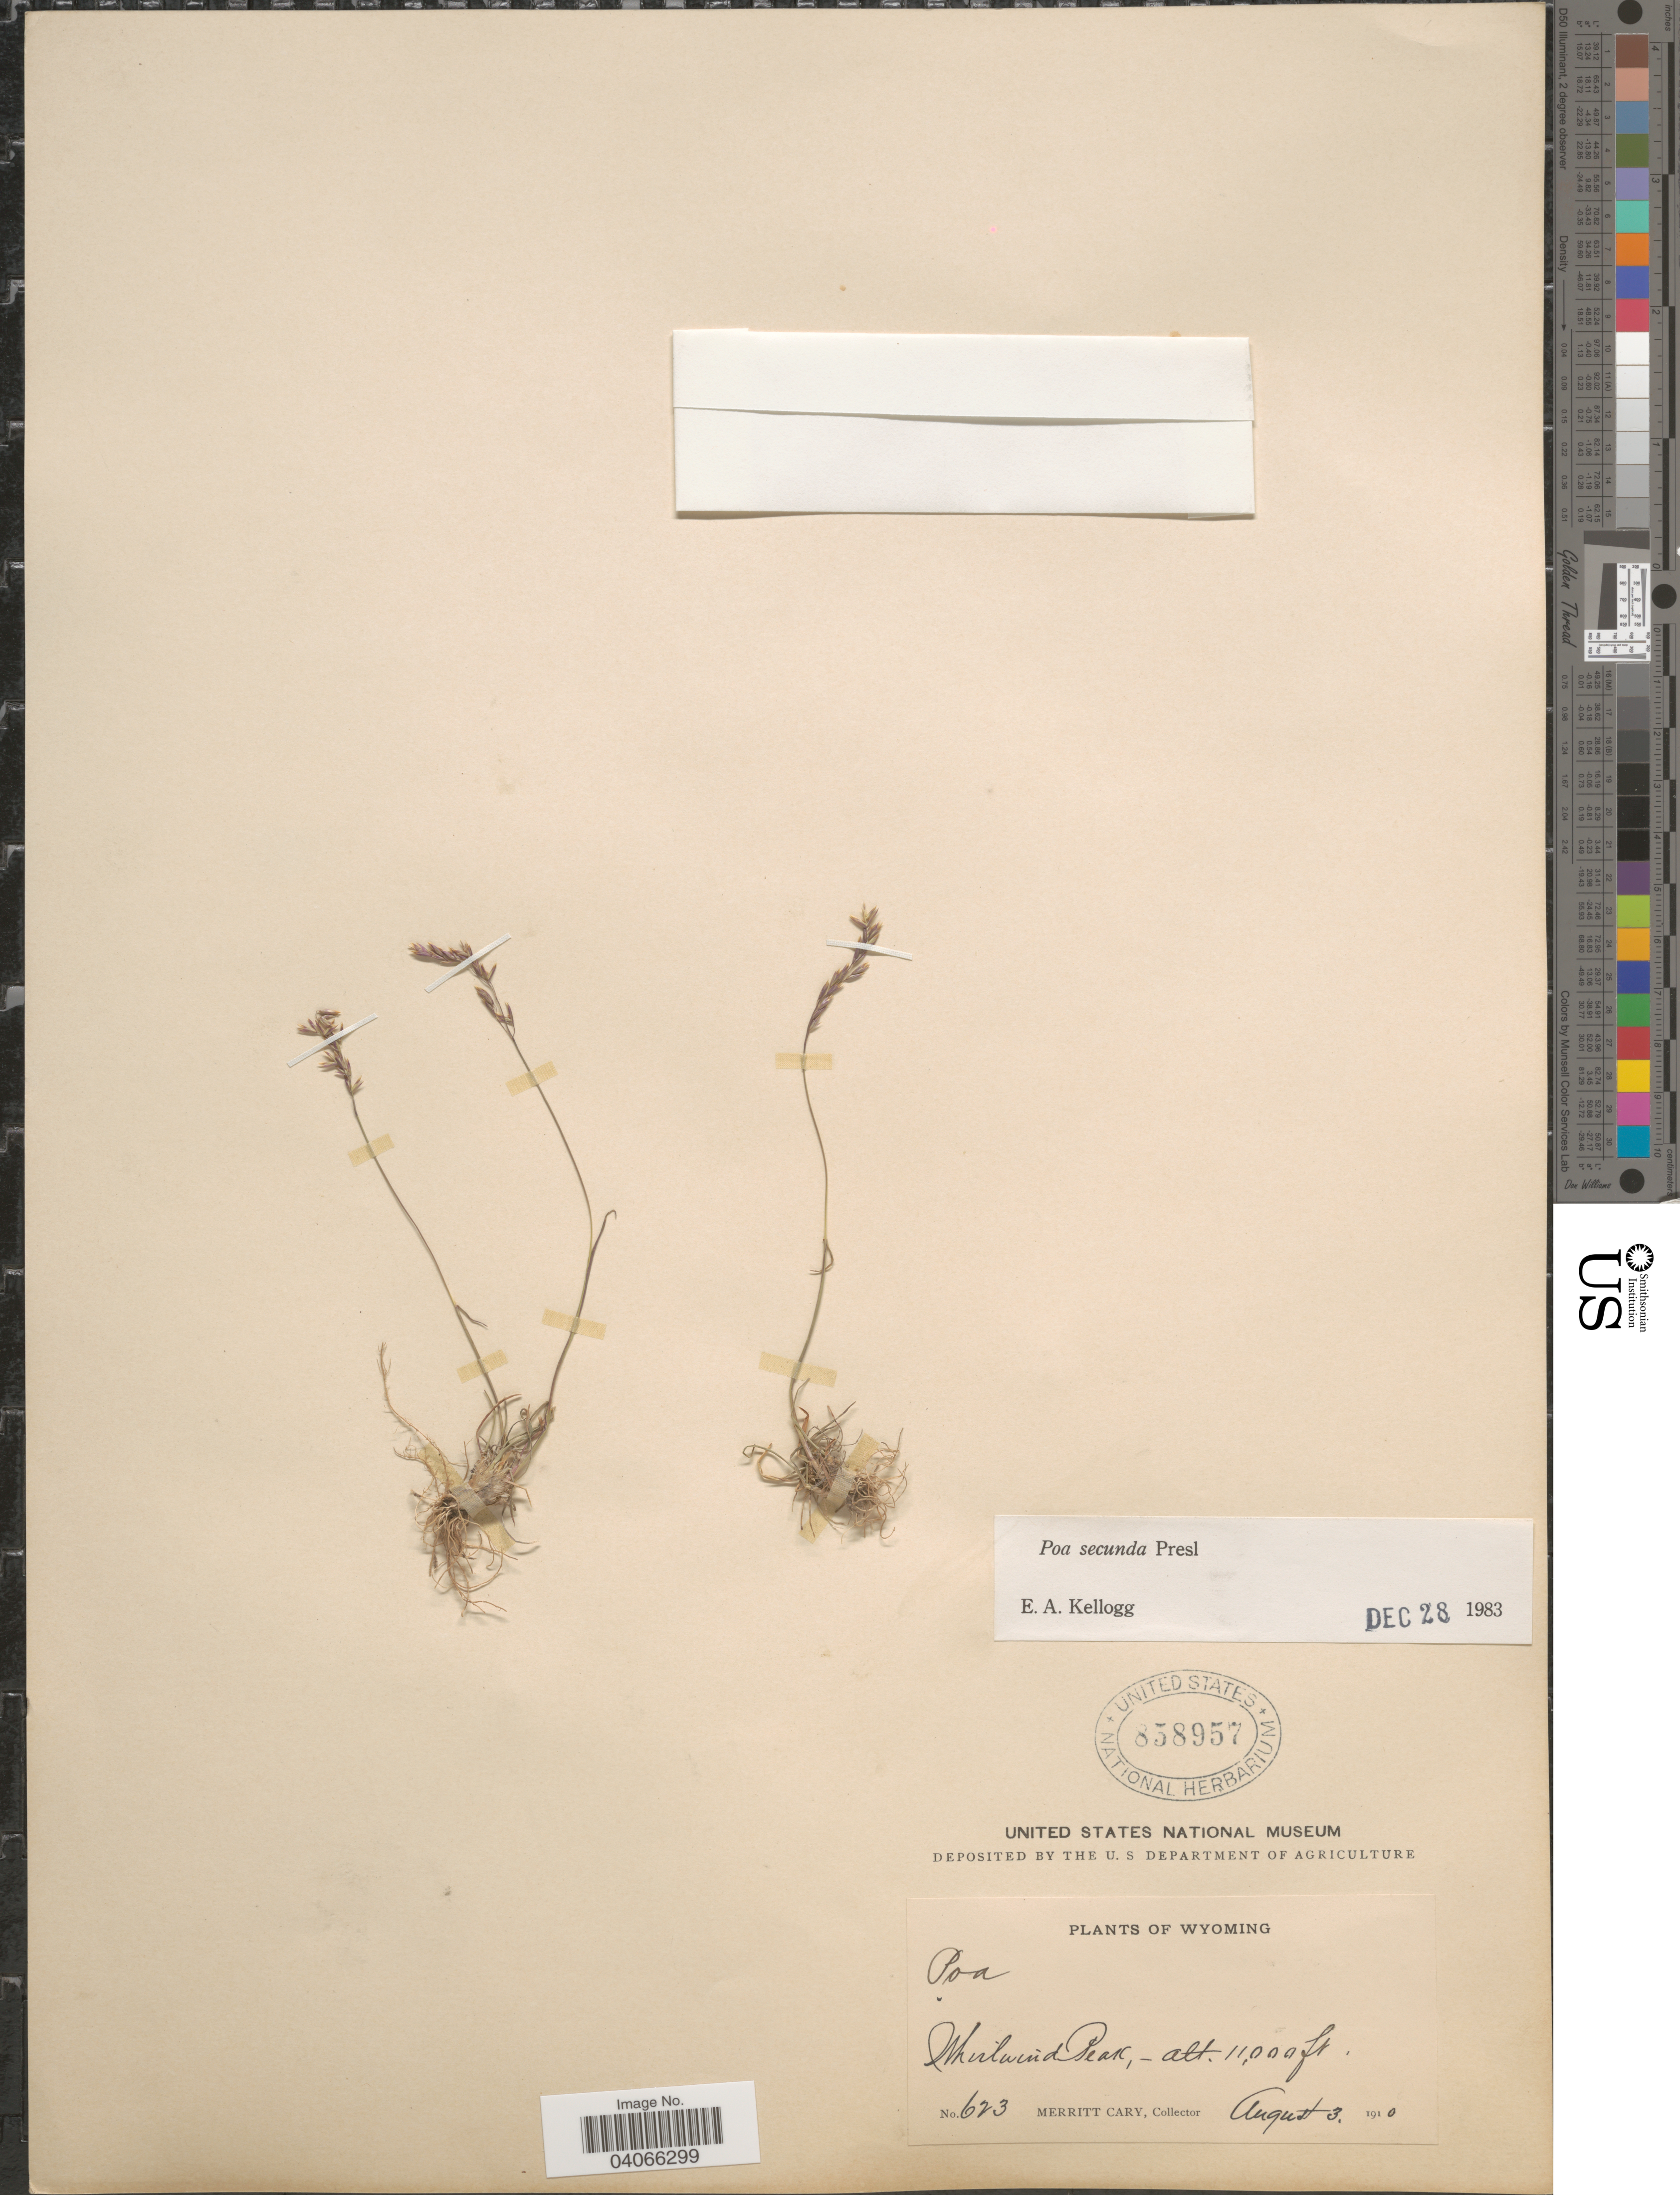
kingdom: Plantae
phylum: Tracheophyta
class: Liliopsida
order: Poales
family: Poaceae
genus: Poa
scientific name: Poa secunda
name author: J. Presl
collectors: M. Cary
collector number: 623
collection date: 1910-08-03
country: United States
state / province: Wyoming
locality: Whirlwind Peak.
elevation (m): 3353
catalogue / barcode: US 858957